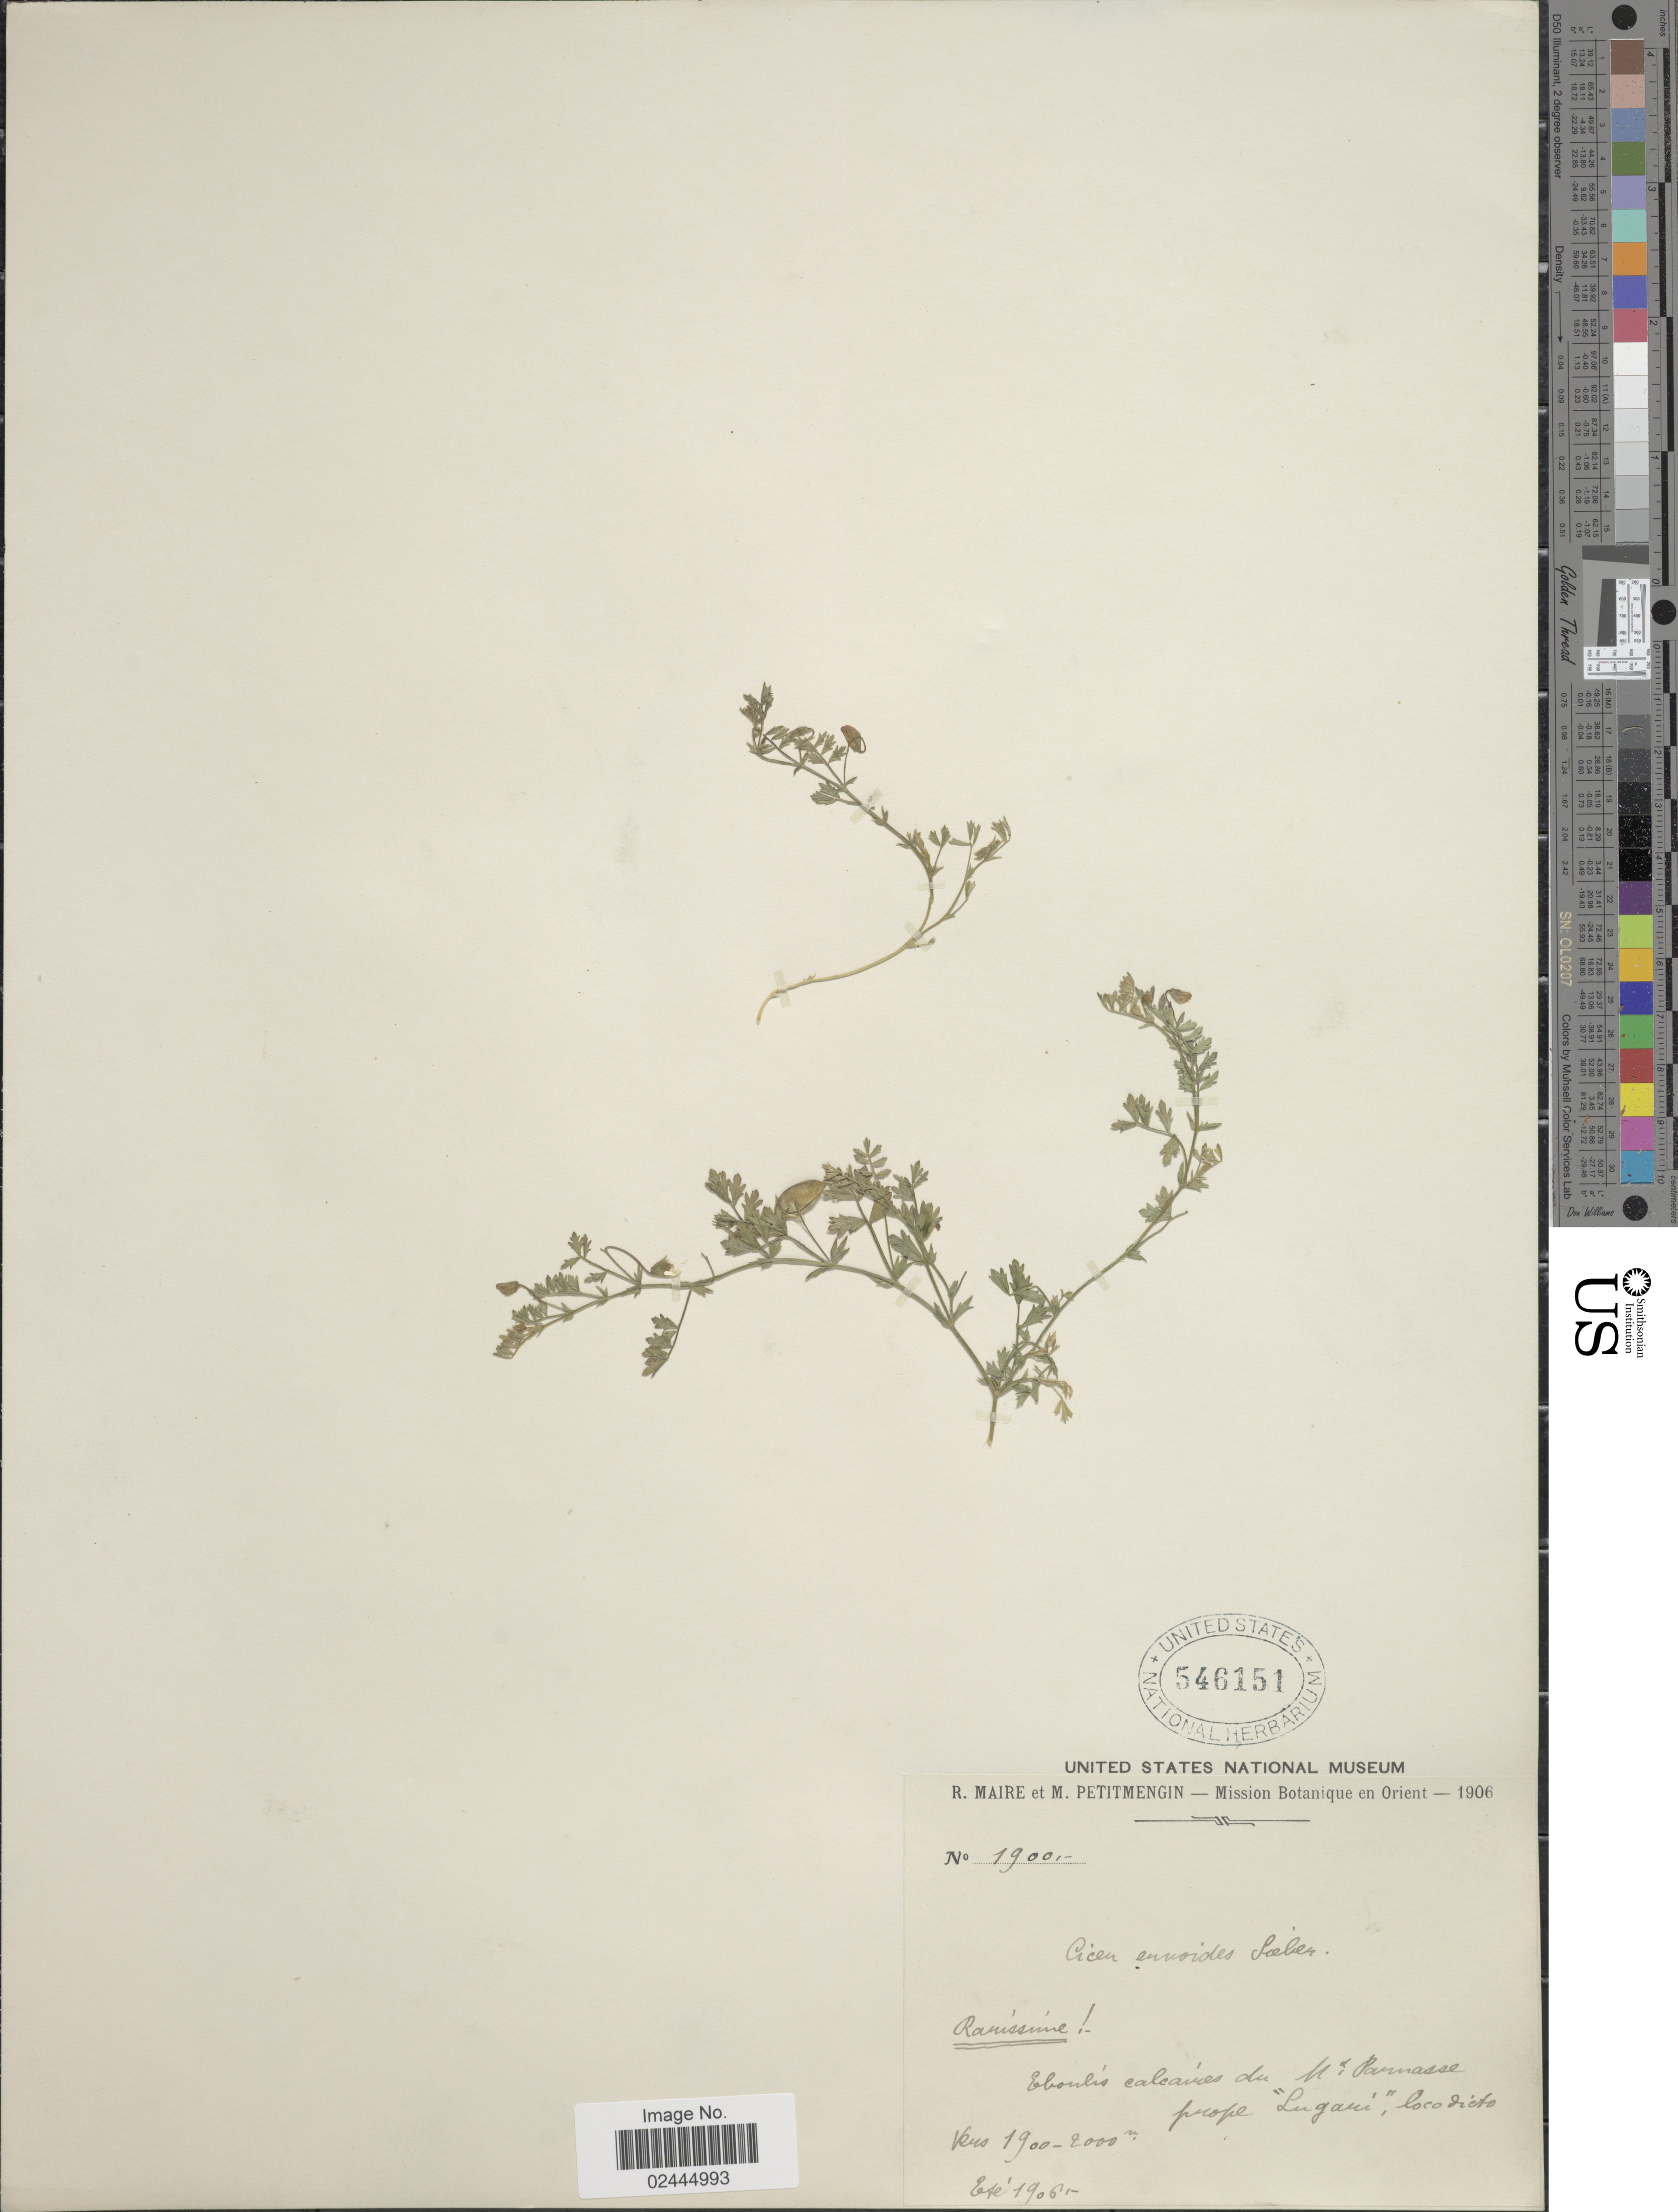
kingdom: Plantae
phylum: Tracheophyta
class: Magnoliopsida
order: Fabales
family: Fabaceae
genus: Cicer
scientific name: Cicer ervoides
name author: Brignoli di Brunhoff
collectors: R. C. Maire & M. G. C. Petitmengin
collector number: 1900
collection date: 1906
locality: Eboulis calcaires du M [illegible text] Parnasse prope "Lugare" locodicto.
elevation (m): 1900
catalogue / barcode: US 546151